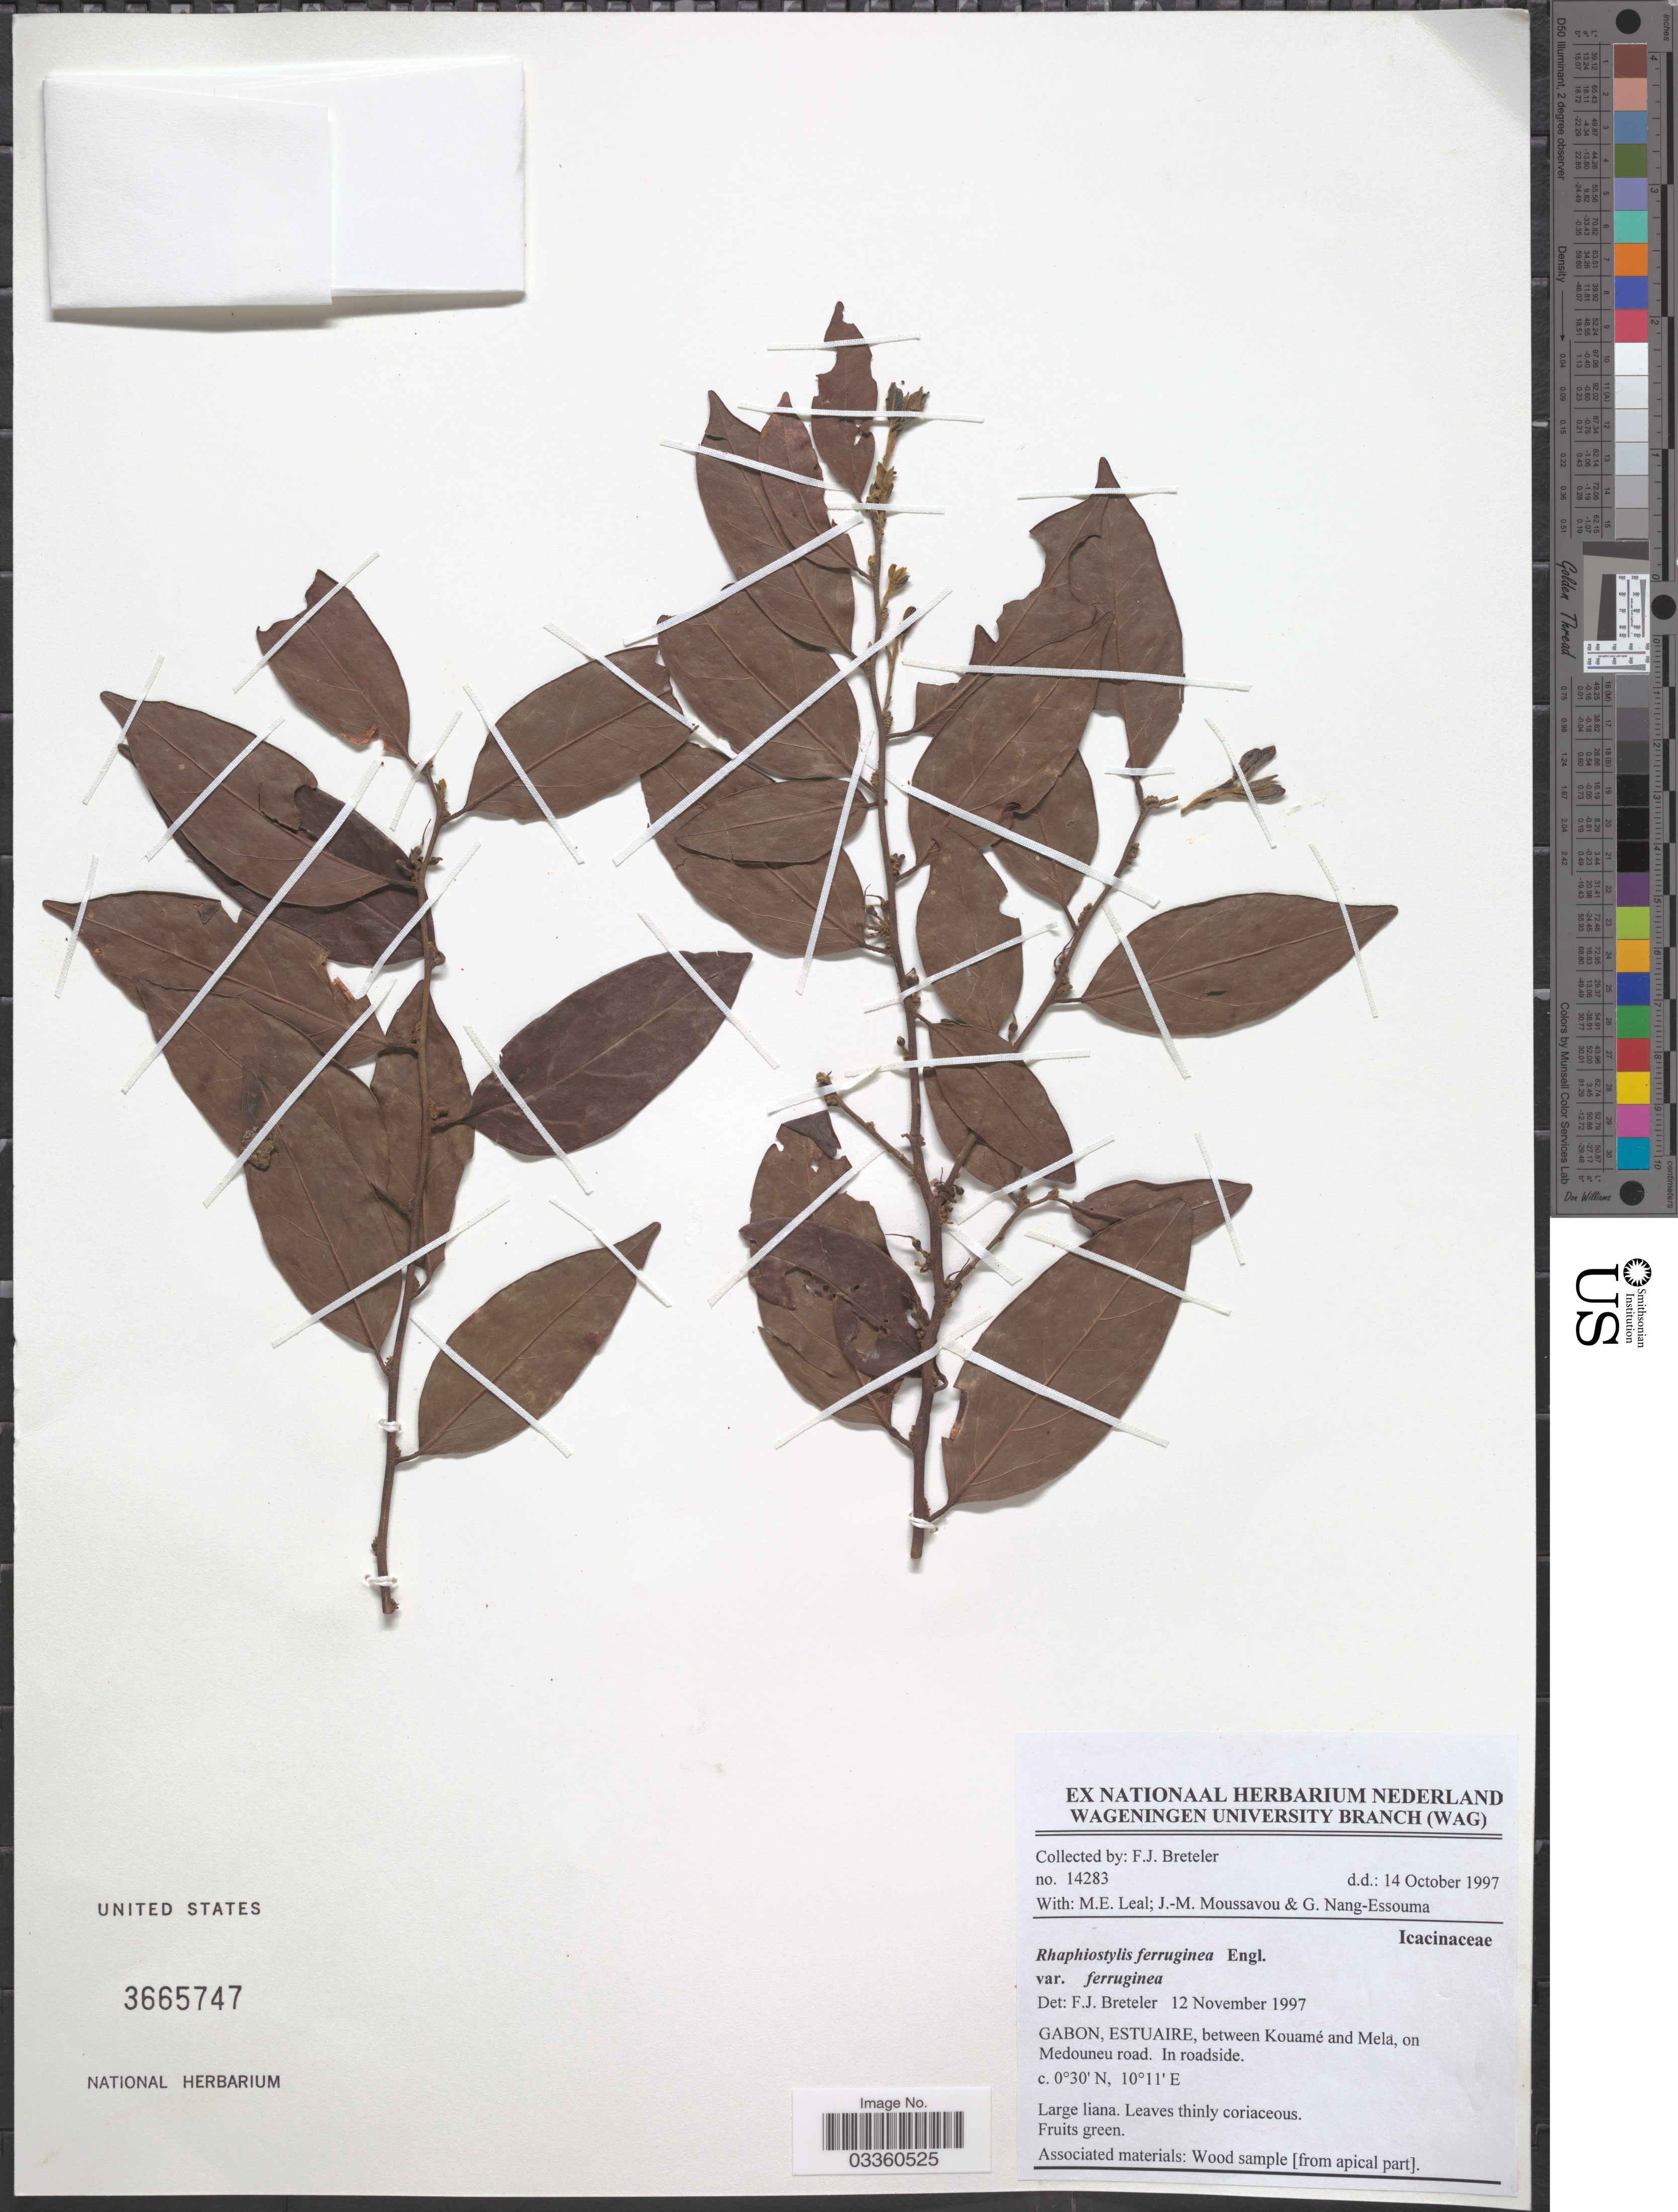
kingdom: Plantae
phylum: Tracheophyta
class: Magnoliopsida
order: Metteniusales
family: Metteniusaceae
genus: Rhaphiostylis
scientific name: Rhaphiostylis ferruginea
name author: Engl.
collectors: F. J. Breteler, M. E. Leal, J. Moussavou & G. Nang-Essouma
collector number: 14283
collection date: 1997-10-14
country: Gabon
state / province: Estuaire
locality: Between Kouamé and Mela, on Medouneu road.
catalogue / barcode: US 3665747